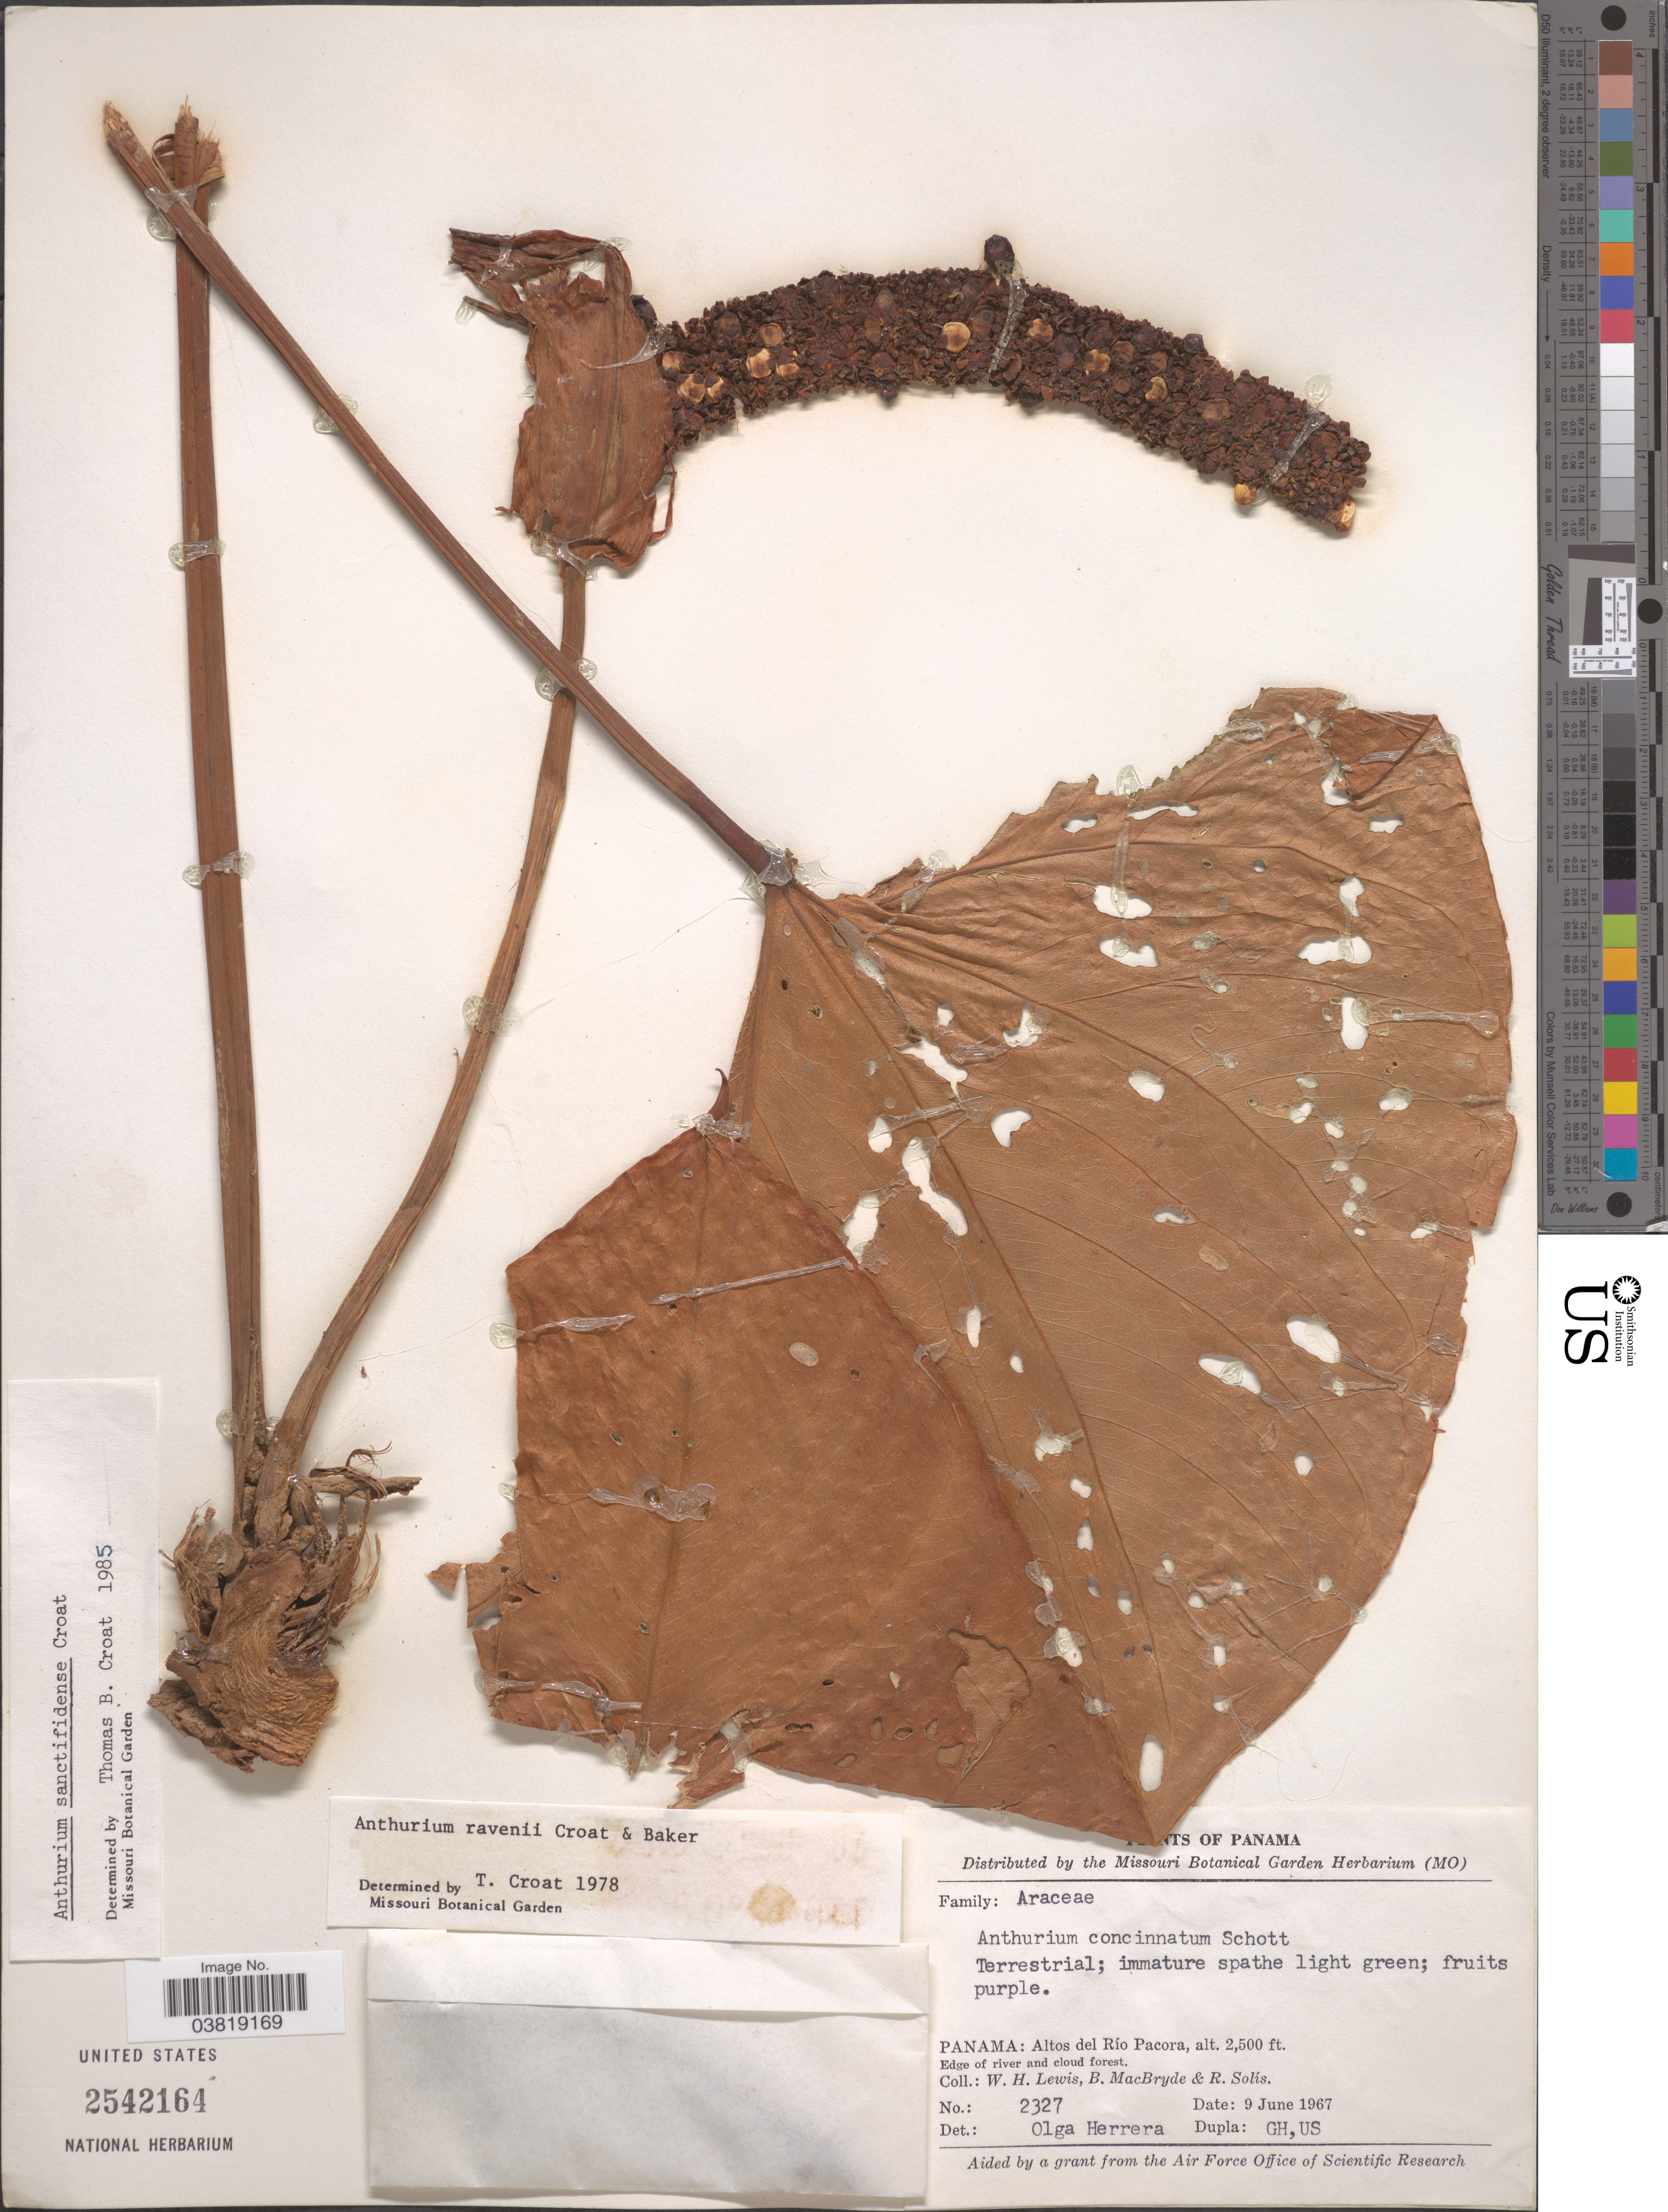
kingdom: Plantae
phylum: Tracheophyta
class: Liliopsida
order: Alismatales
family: Araceae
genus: Anthurium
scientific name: Anthurium sanctifidense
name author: Croat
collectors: W. H. Lewis, B. MacBryde & R. Solis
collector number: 2327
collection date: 1967-06-09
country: Panama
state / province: Panamá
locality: Panama: Altos del Río Pacora. Edge of river and cloud forest.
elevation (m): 762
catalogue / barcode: US 2542164